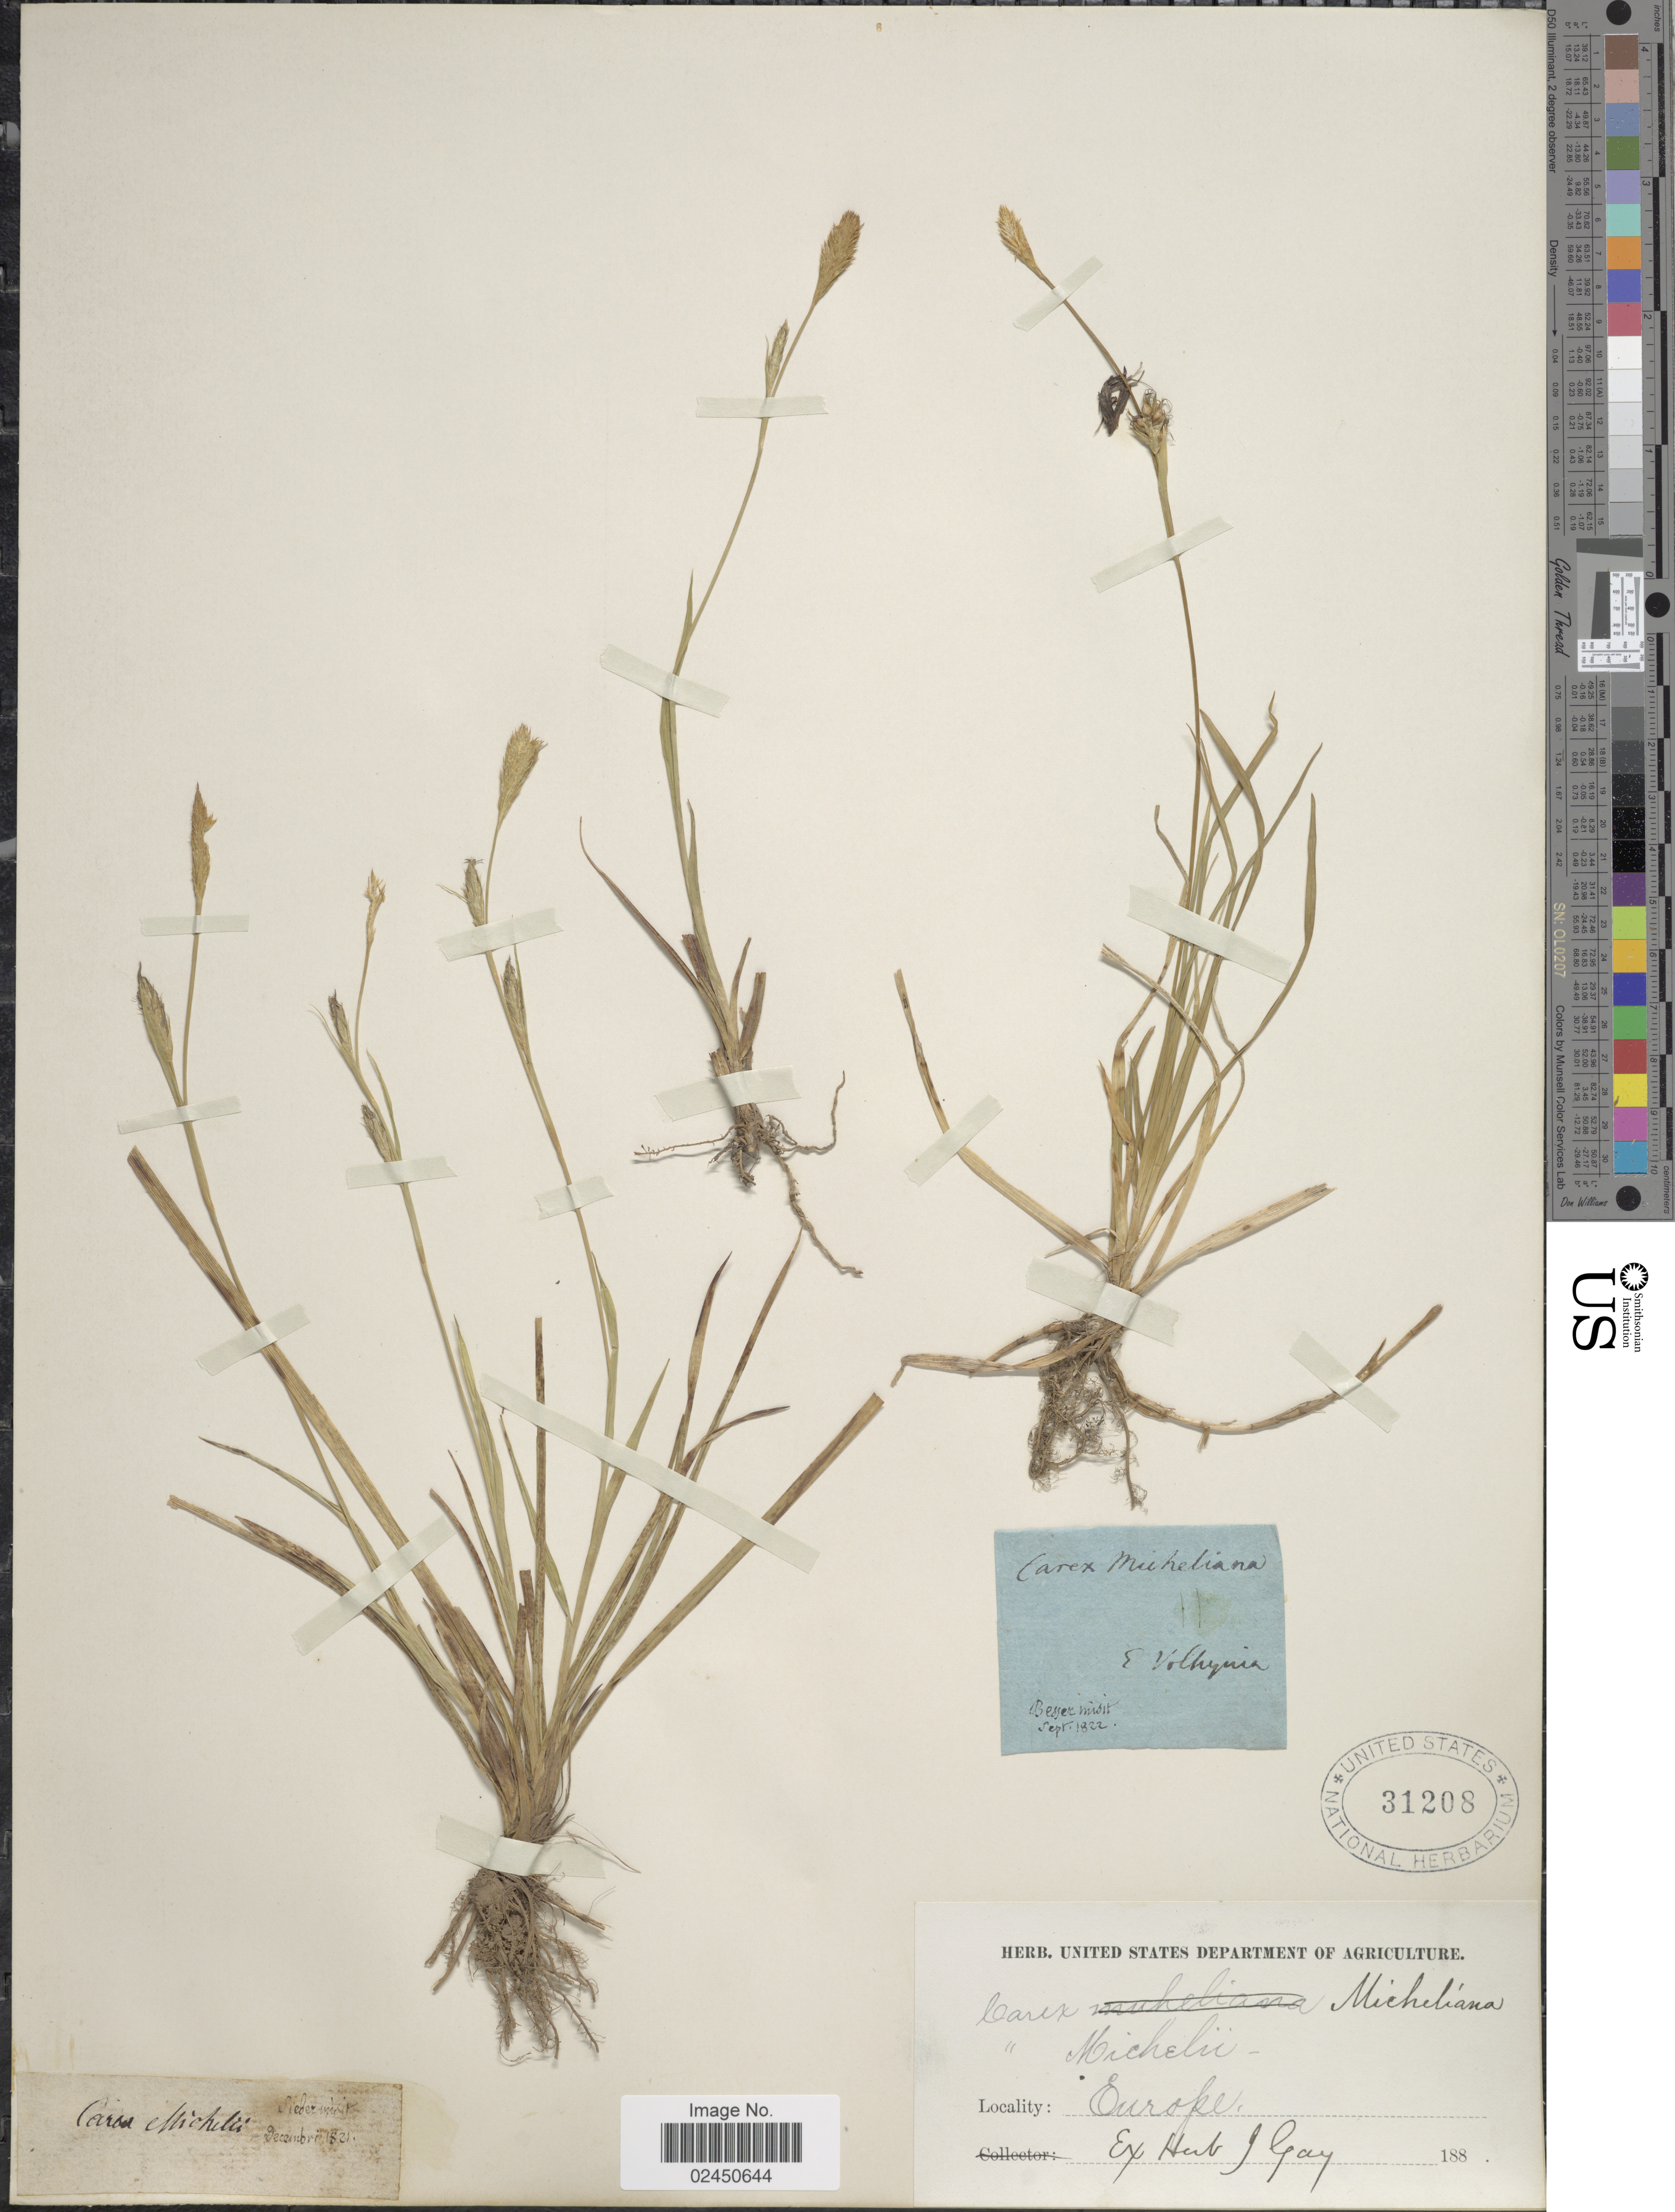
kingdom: Plantae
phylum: Tracheophyta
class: Liliopsida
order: Poales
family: Cyperaceae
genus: Carex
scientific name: Carex michelii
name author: Host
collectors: ex herb. J. Gay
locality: E. Volhynia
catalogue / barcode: US 31208